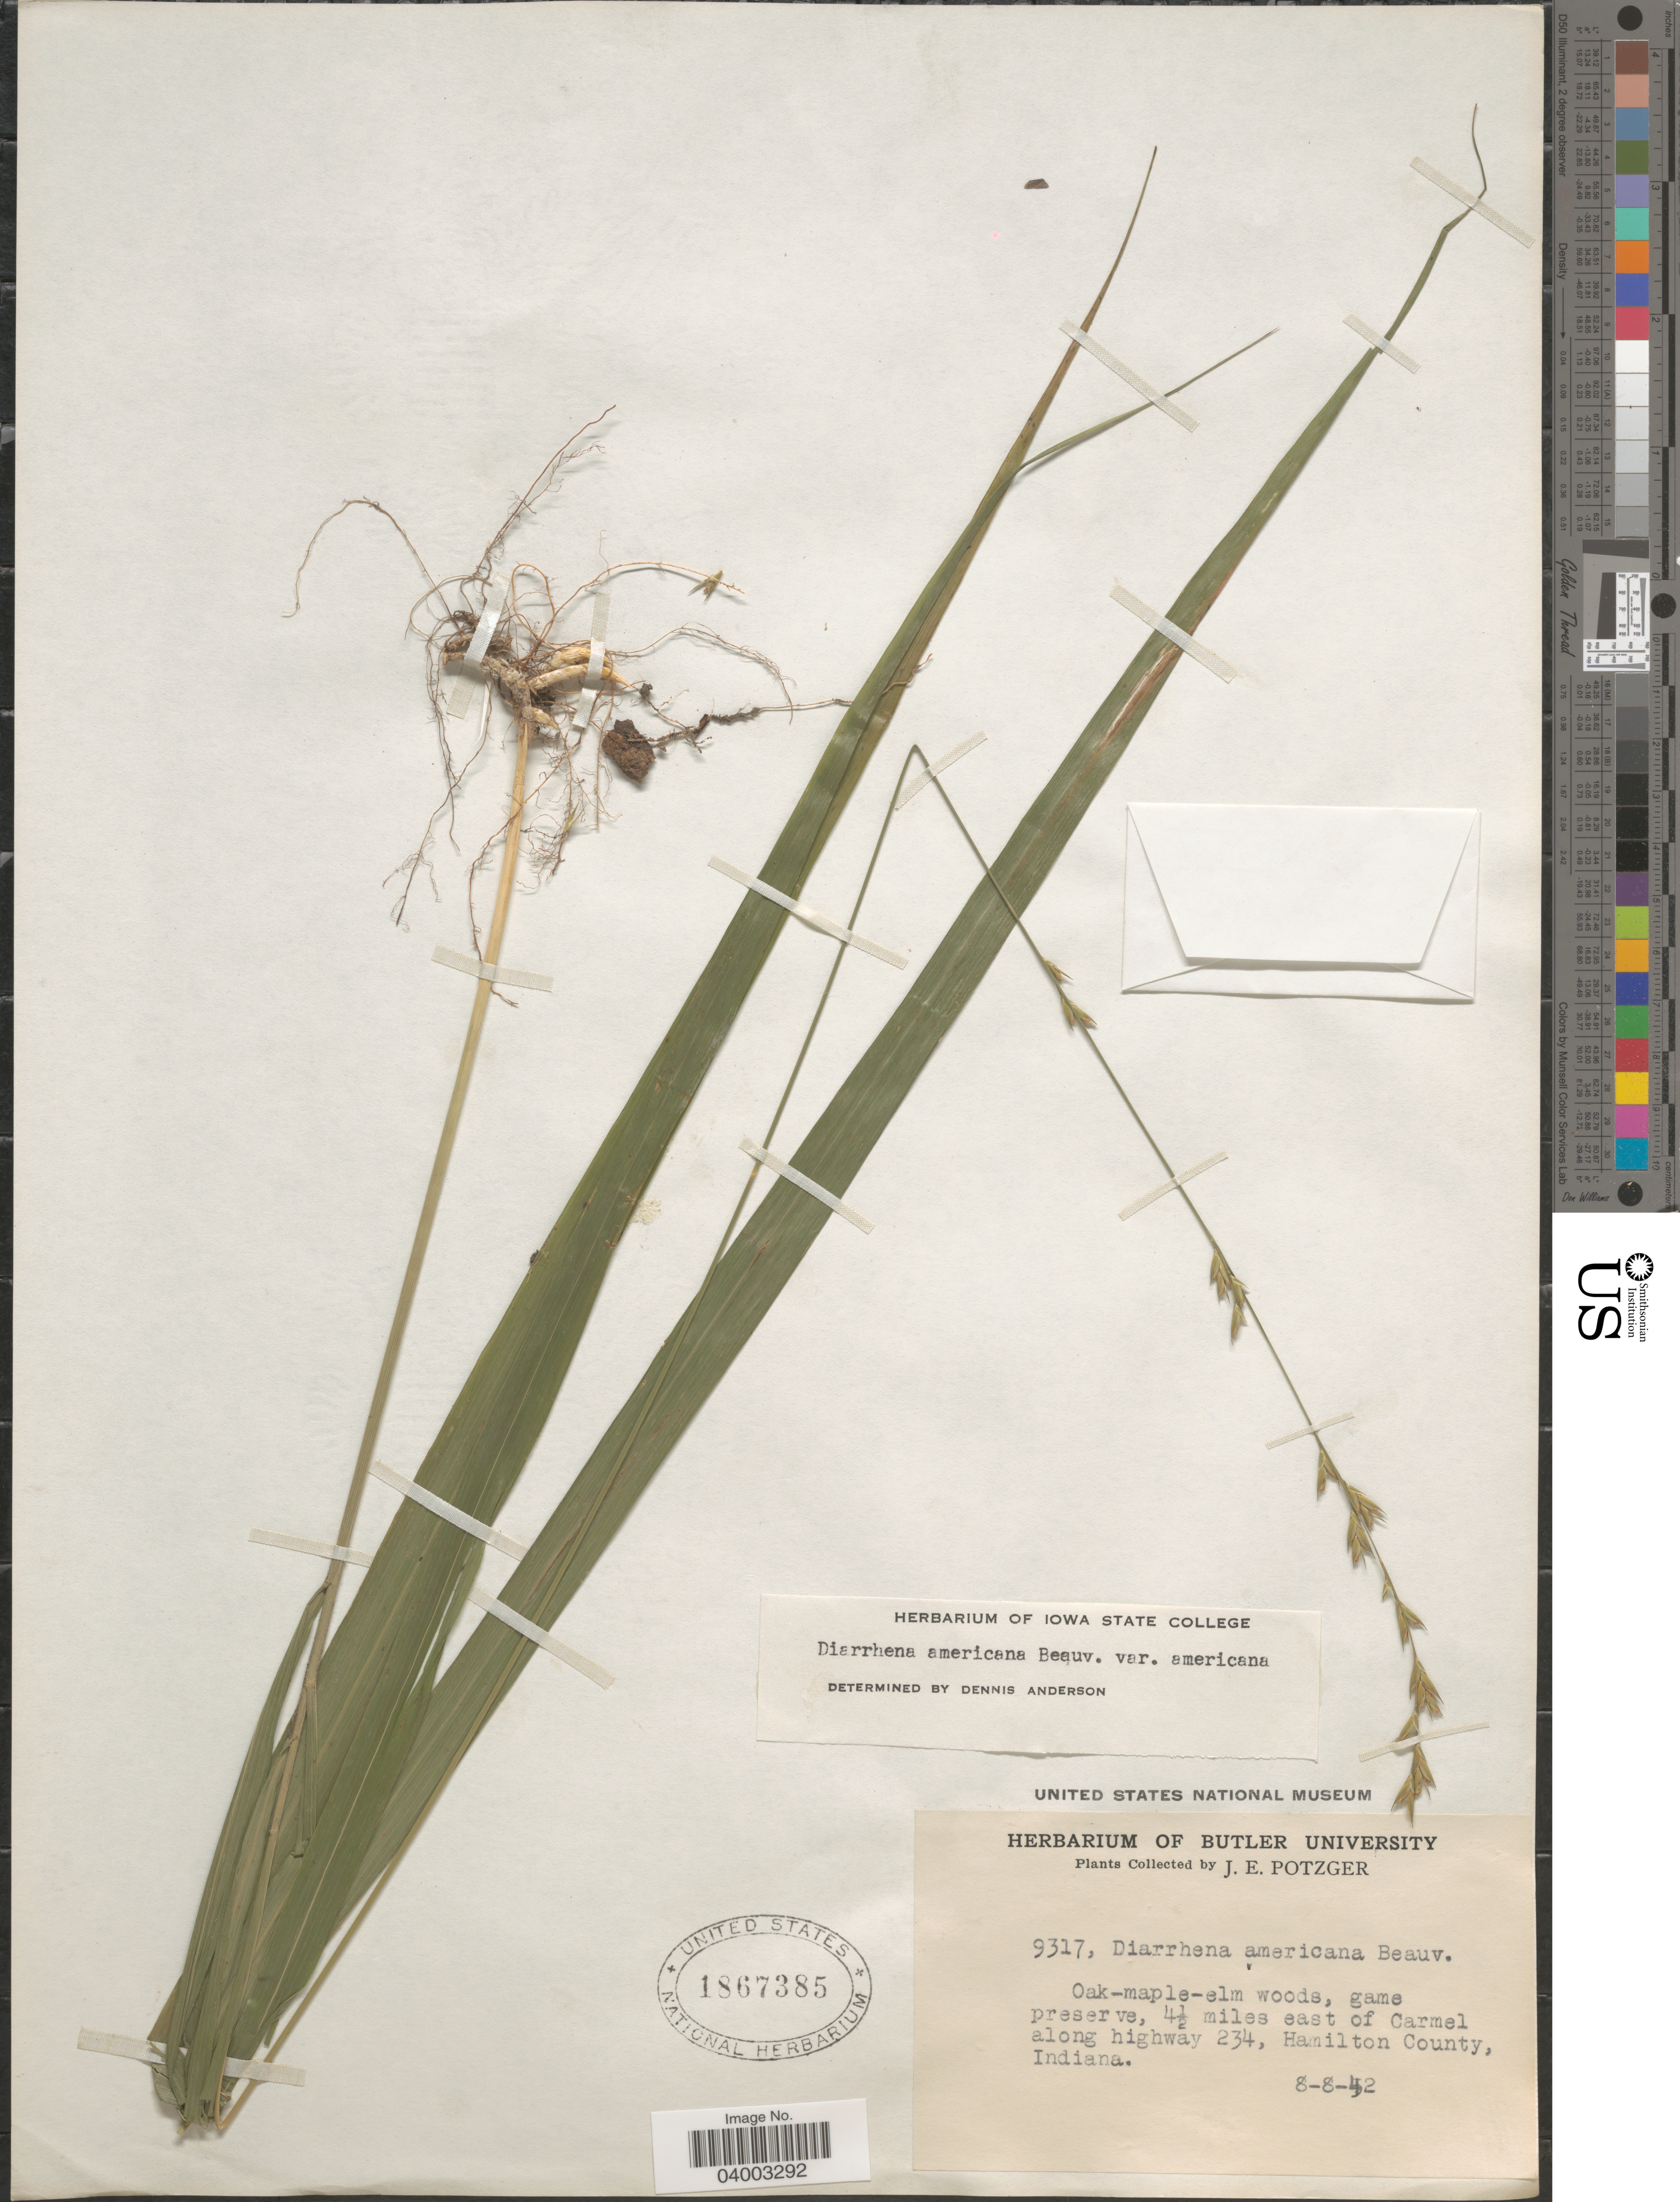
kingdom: Plantae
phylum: Tracheophyta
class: Liliopsida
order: Poales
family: Poaceae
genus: Diarrhena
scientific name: Diarrhena americana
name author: P. Beauv.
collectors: J. Potzger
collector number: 9317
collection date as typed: Transcribed d/m/y: 8/8/42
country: United States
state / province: Indiana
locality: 4½ miles east of Carmel along highway 234, Hamilton County.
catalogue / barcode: US 1867385